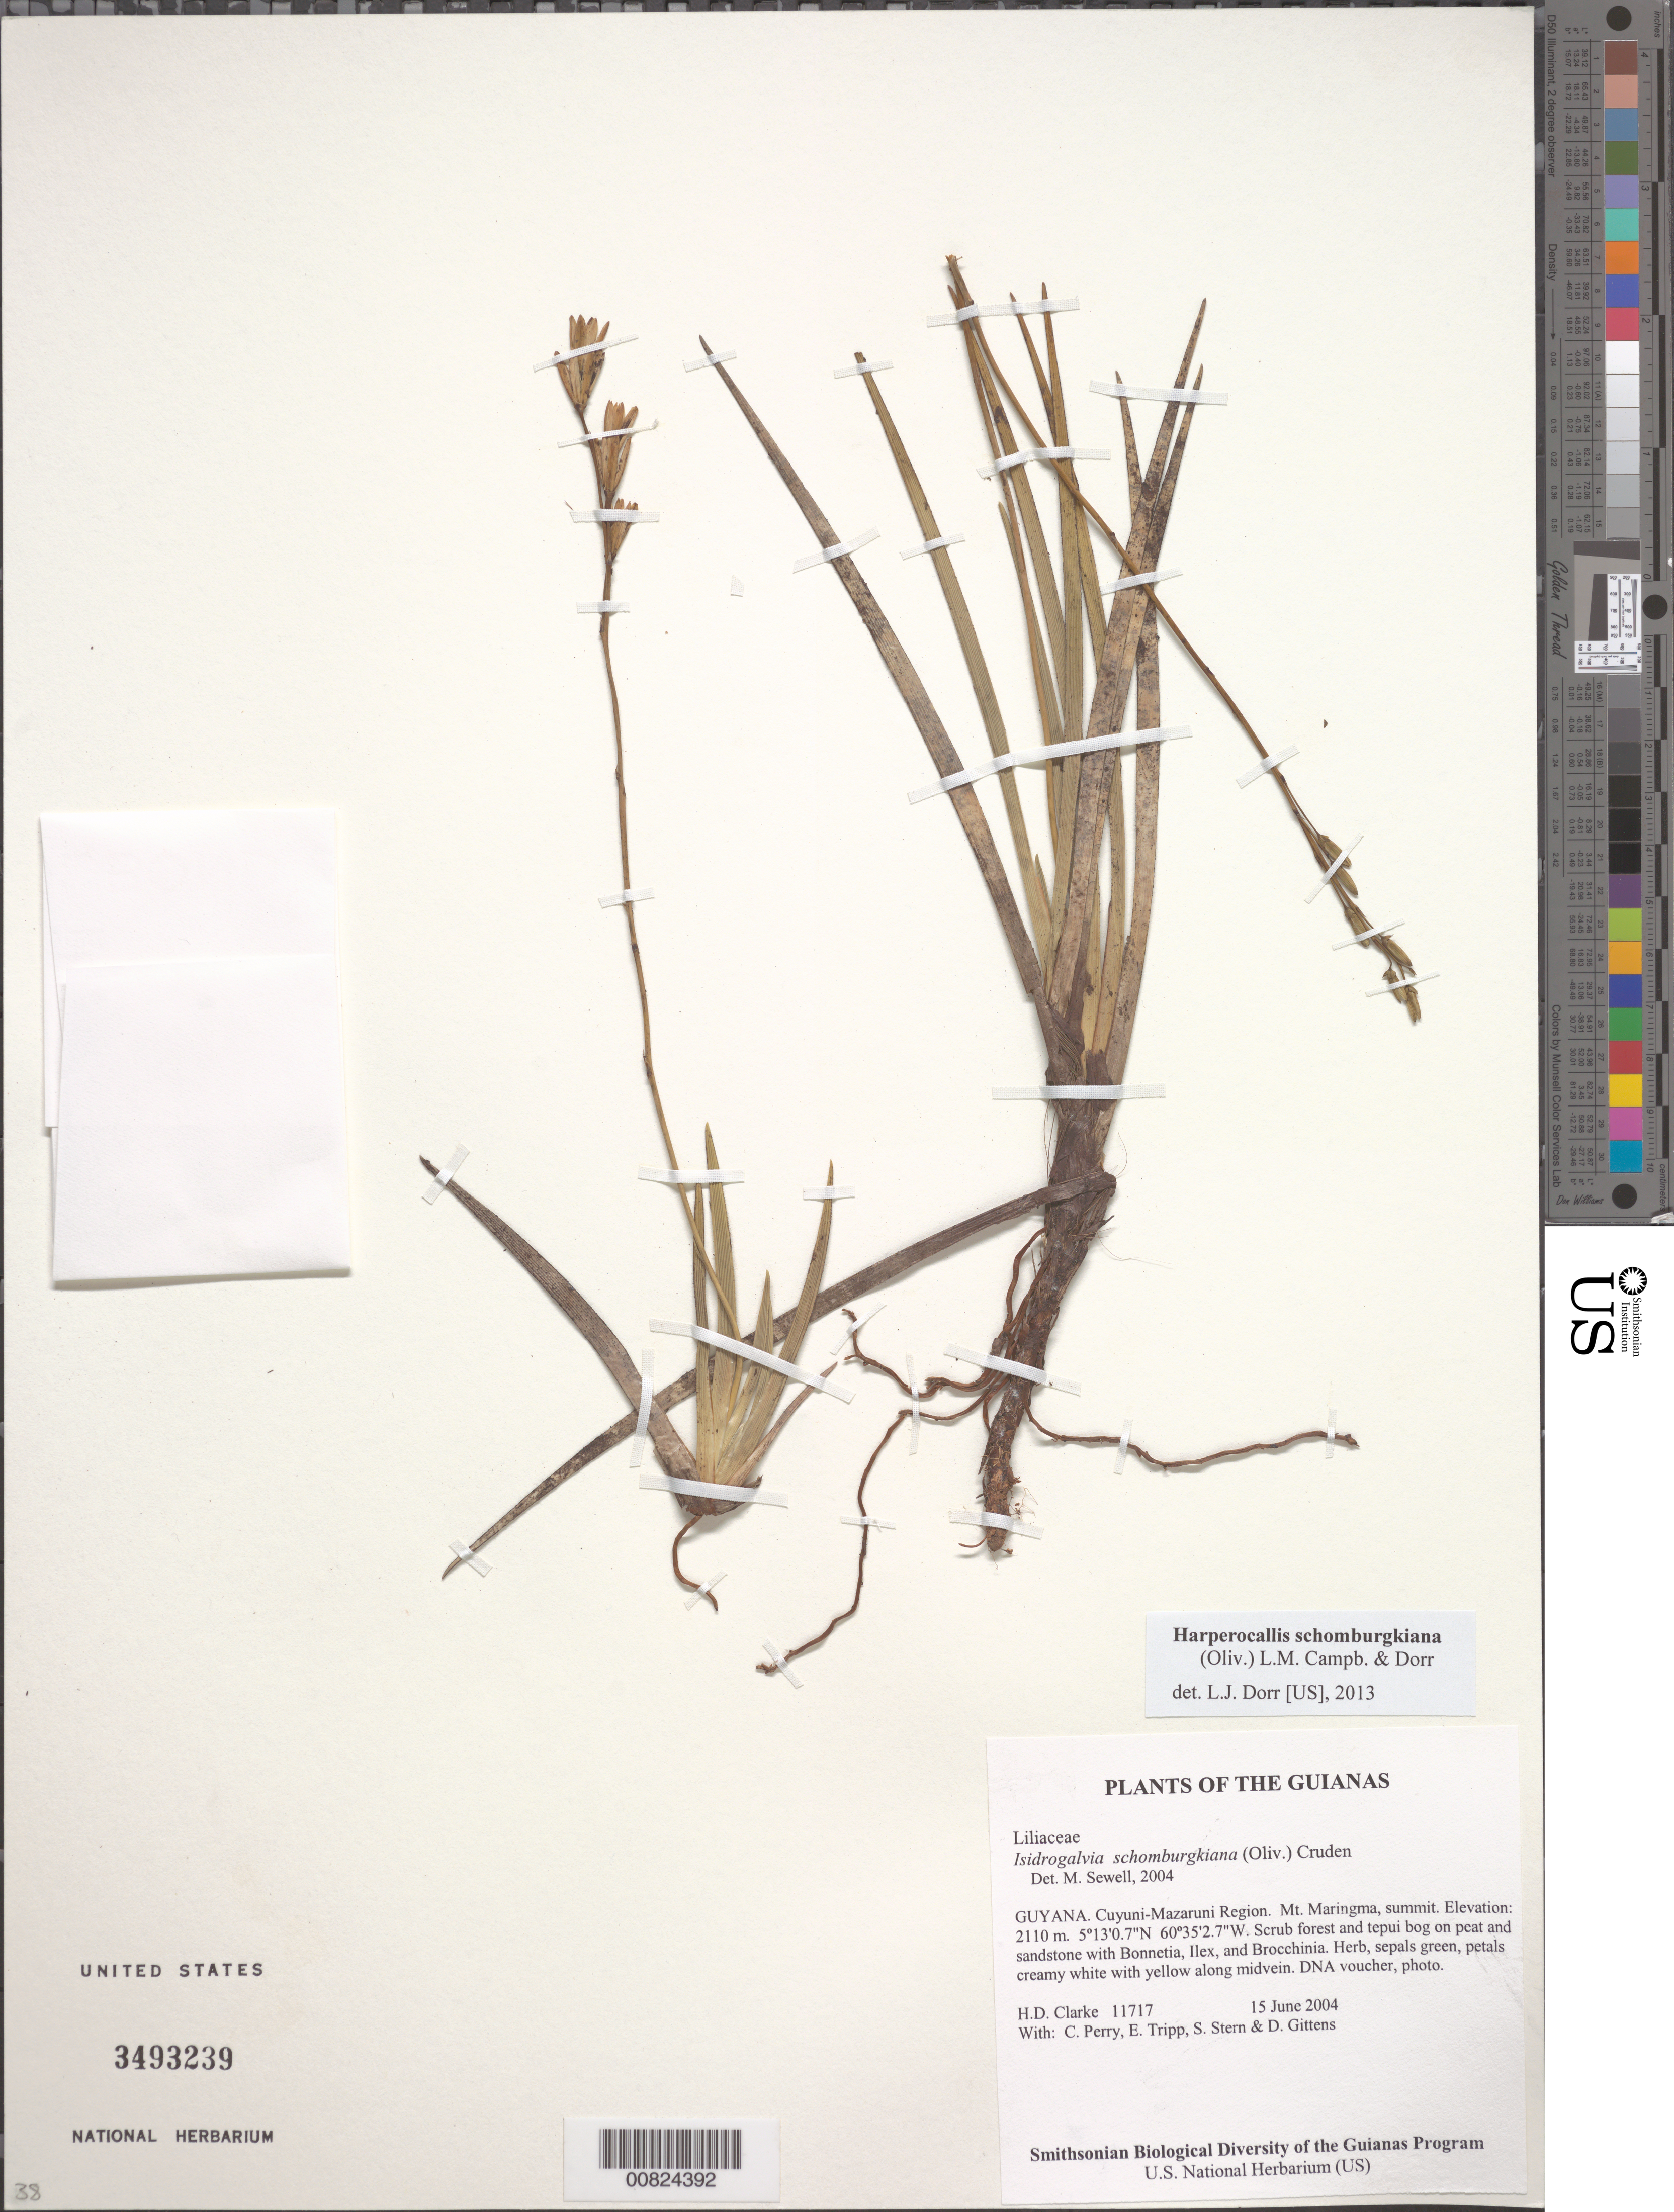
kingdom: Plantae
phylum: Tracheophyta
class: Liliopsida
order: Alismatales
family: Tofieldiaceae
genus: Harperocallis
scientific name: Harperocallis schomburgkiana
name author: (Oliv.) L.M. Campb. & Dorr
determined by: Dorr, L. J., (BOT), Smithsonian Institution - National Museum of Natural History (UNITED STATES)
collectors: H. D. Clarke, C. Perry, E. Tripp, S. R. Stern & D. Gittens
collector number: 11717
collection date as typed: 15 June 2004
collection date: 2004-06-15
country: Guyana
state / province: Cuyuni-Mazaruni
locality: Mt. Maringma, summit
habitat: Scrub forest and tepui bog on peat and sandstone with Bonnetia, Ilex, and Brocchinia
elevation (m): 2110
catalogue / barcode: US 3493239